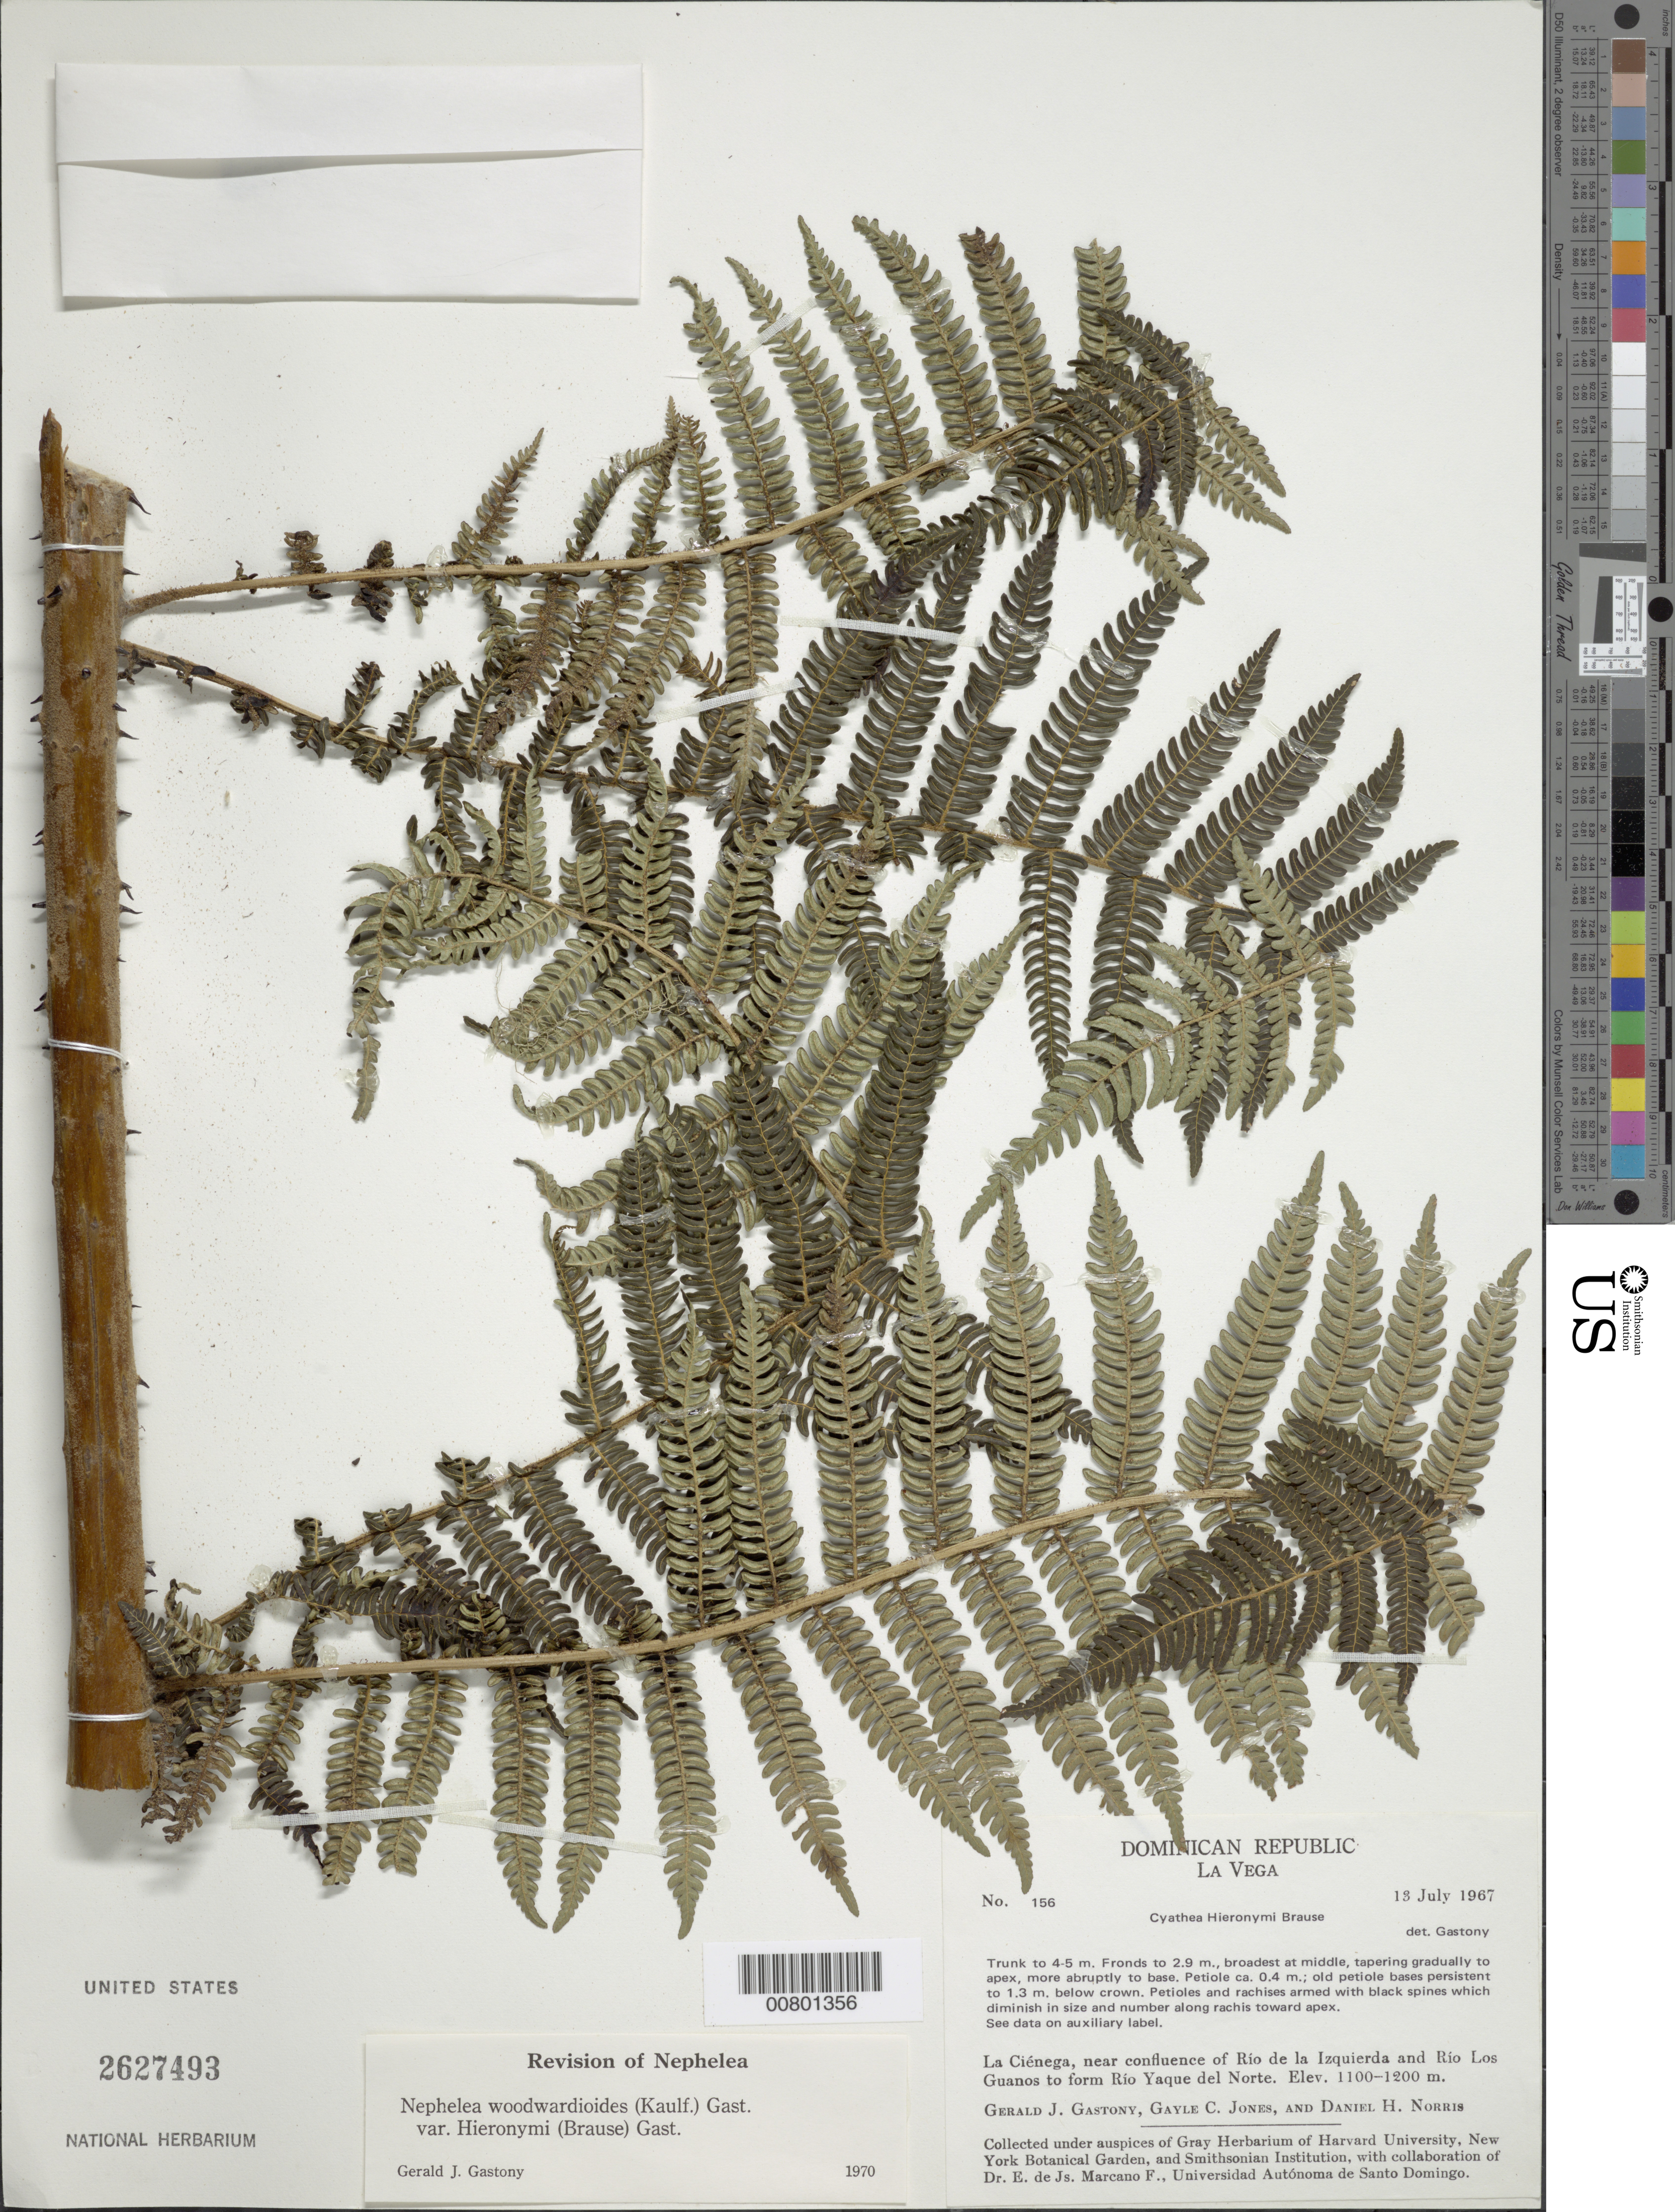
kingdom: Plantae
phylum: Tracheophyta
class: Polypodiopsida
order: Cyatheales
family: Cyatheaceae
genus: Alsophila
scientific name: Alsophila woodwardioides var. hieronymii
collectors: G. Gastony, G. C. Jones & D. H. Norris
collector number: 156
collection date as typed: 13 Jul 1967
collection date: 1967-07-13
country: Dominican Republic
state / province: La Vega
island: Hispaniola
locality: La Ciénega, near confluence of Río de la Izquierda and Río Los Guanos to form Río Yaque del Norte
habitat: Well-shaded moist bank of river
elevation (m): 1100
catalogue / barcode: US 2627493